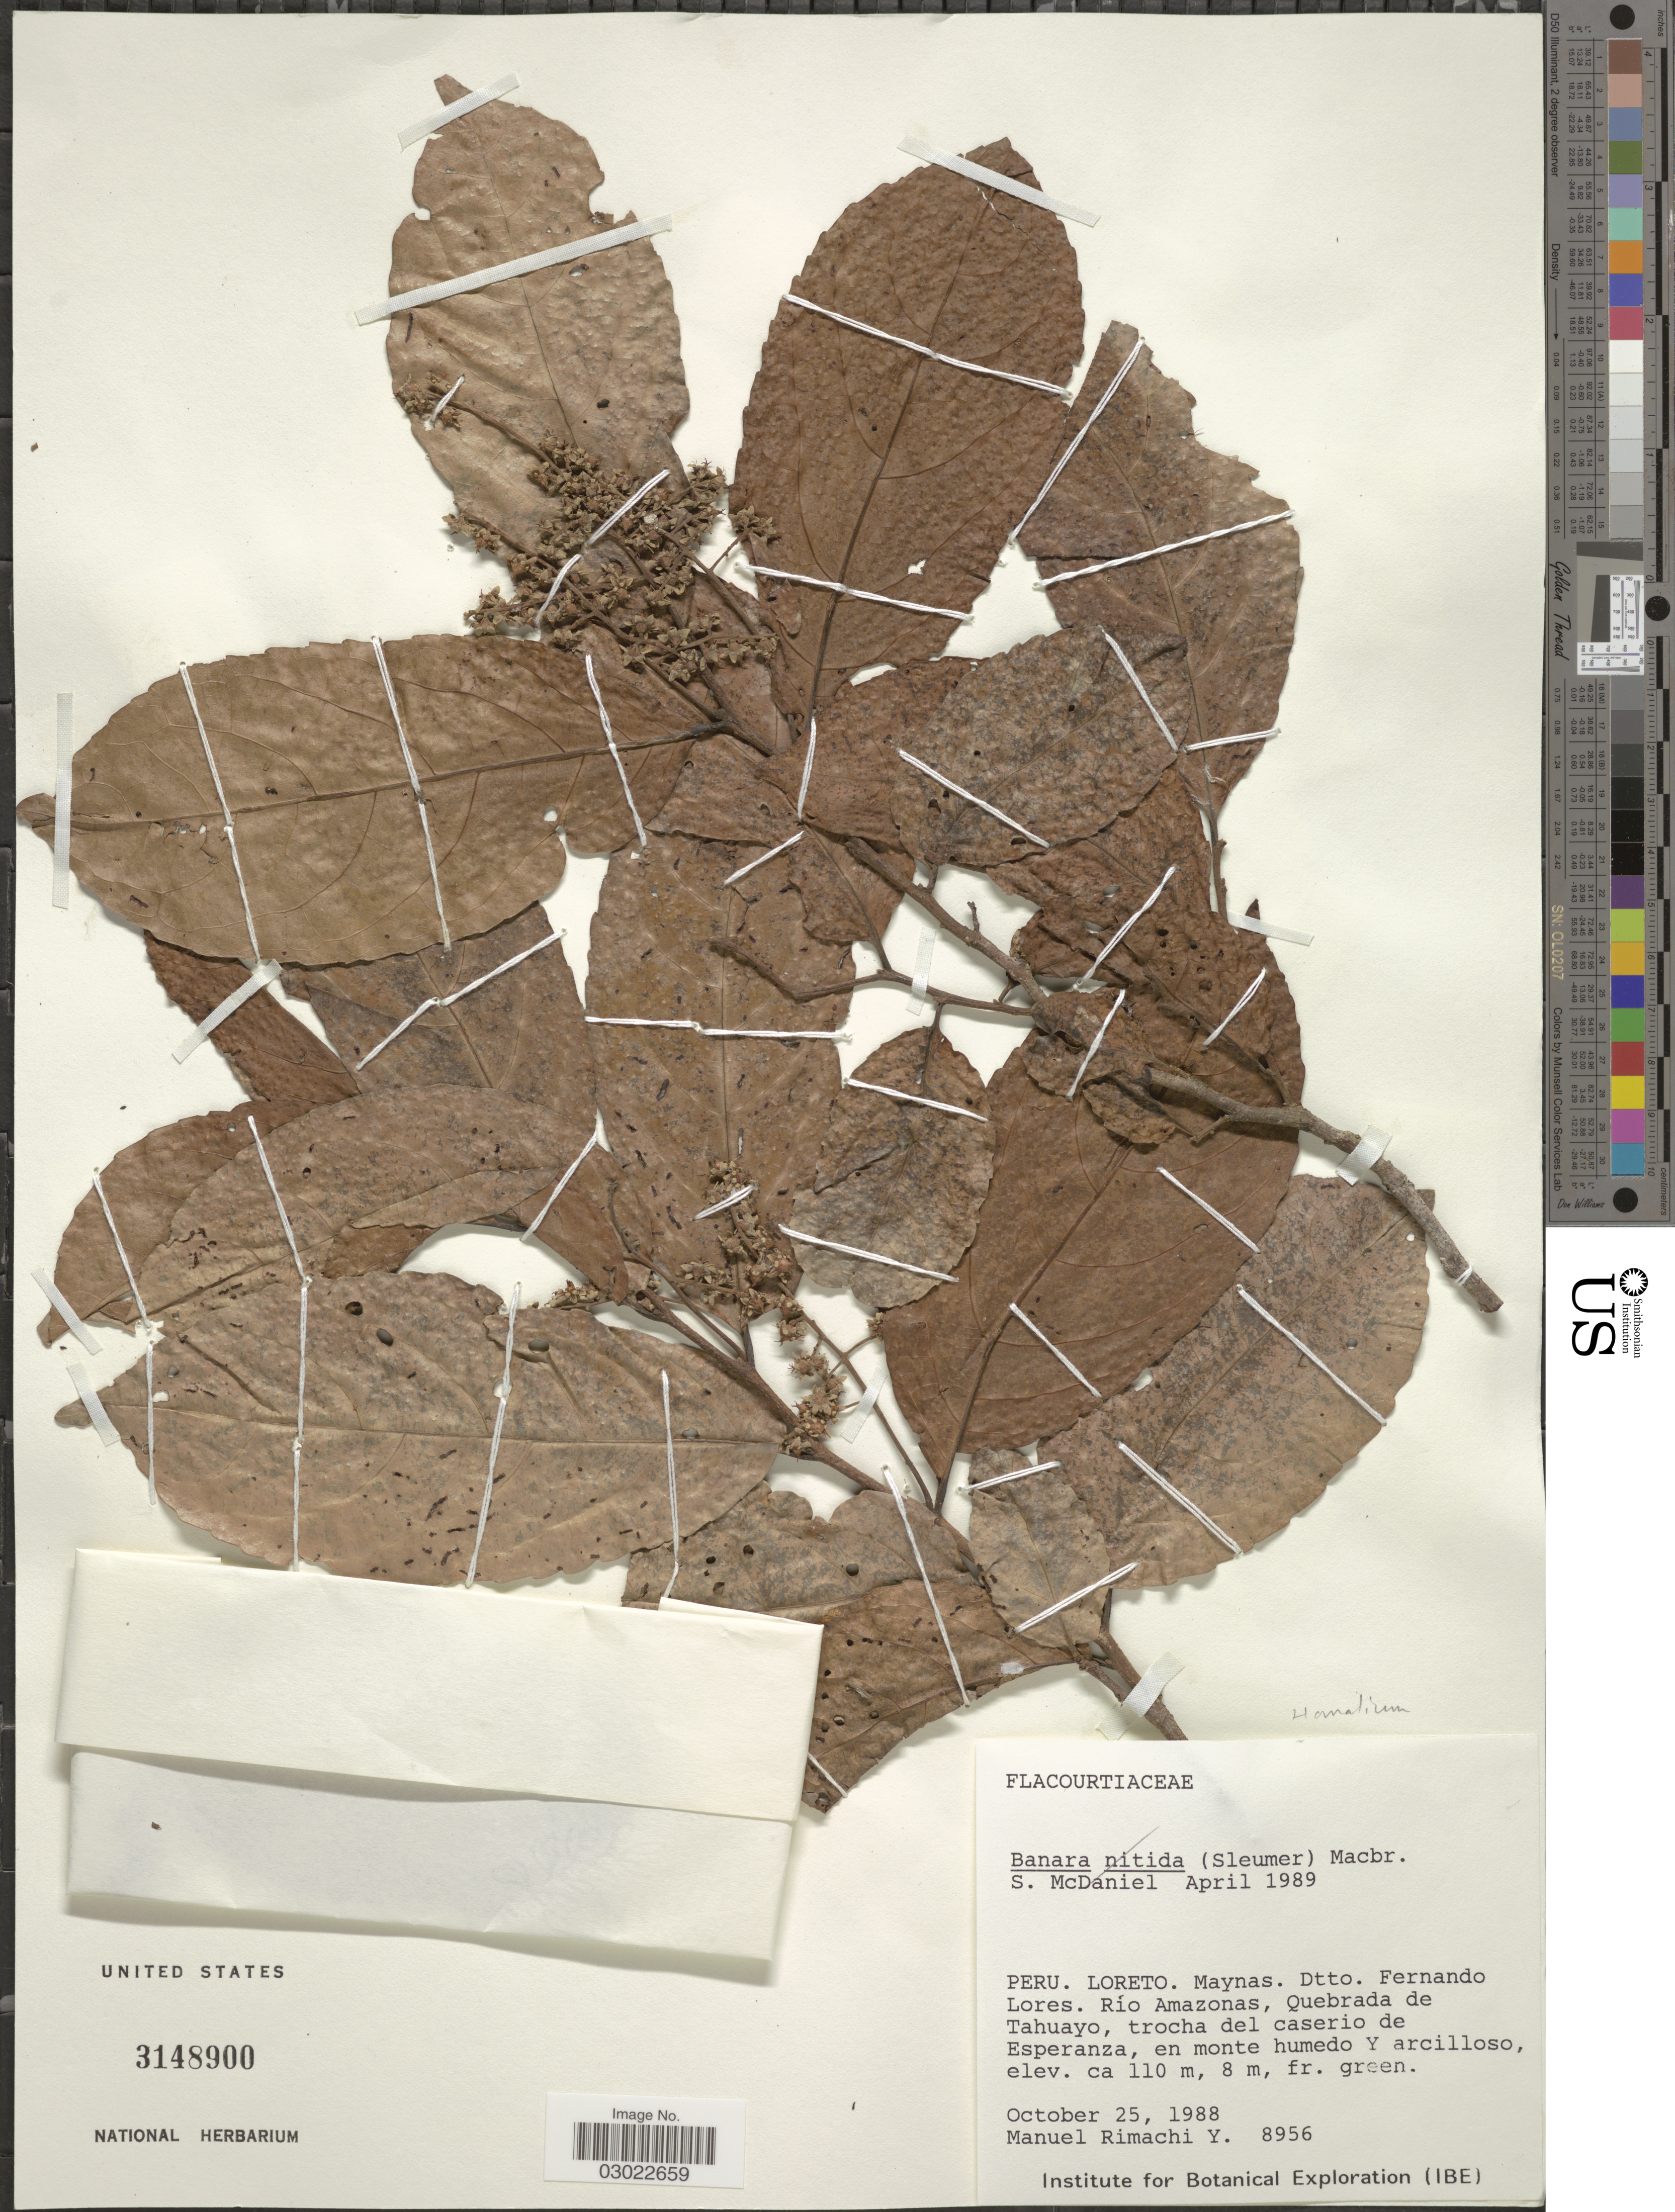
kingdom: Plantae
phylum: Tracheophyta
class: Magnoliopsida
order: Malpighiales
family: Salicaceae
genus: Homalium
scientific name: Homalium sp.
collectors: M. Rimachi Y.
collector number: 8956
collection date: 1988-10-25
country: Peru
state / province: Loreto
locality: Maynas. Dtto. Fernando Lores. Río Amazonas, Quebrada de Tahuayo, trocha del caserio de Esperanza, en monte humedo Y arcilloso.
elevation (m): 110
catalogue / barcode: US 3148900